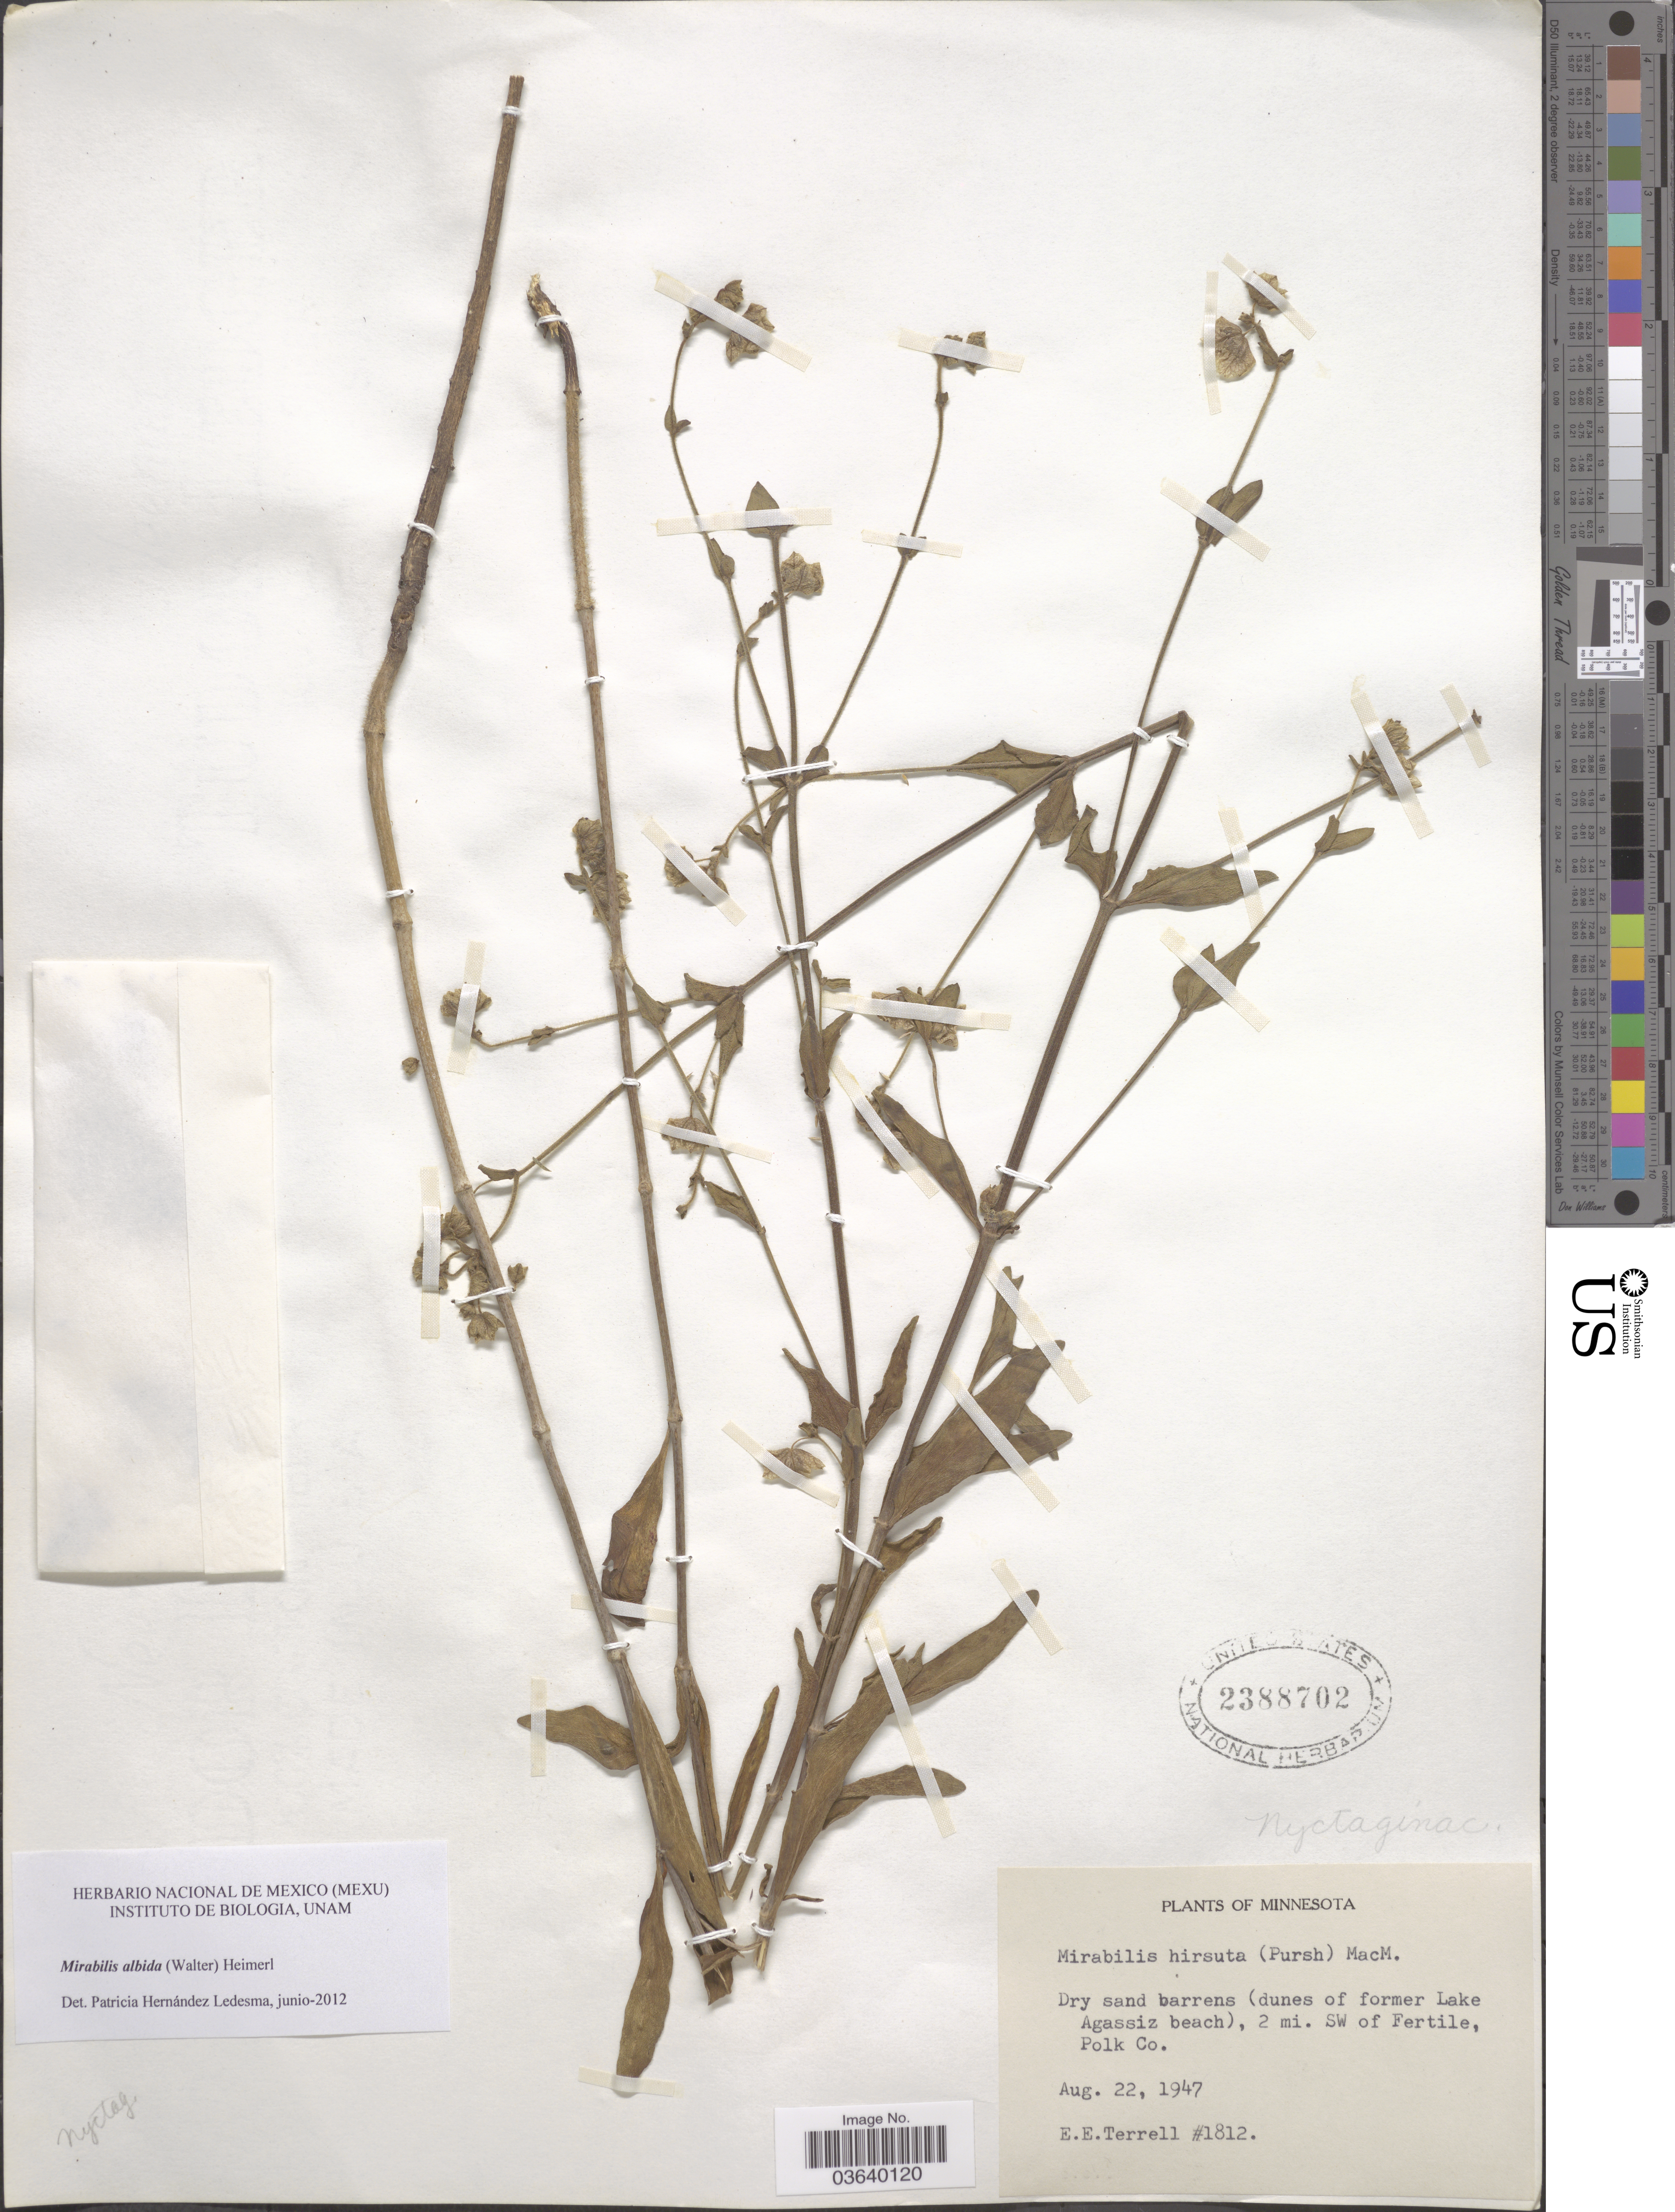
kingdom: Plantae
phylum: Tracheophyta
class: Magnoliopsida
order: Caryophyllales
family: Nyctaginaceae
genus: Mirabilis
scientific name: Mirabilis albida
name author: (Walter) Heimerl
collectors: E. E. Terrell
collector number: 1812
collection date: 1947-08-22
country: United States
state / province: Minnesota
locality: Dry sand barrens (dunes of former Lake Agassiz beach), 2 mi. SW of Fertile, Polk Co.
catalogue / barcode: US 2388702